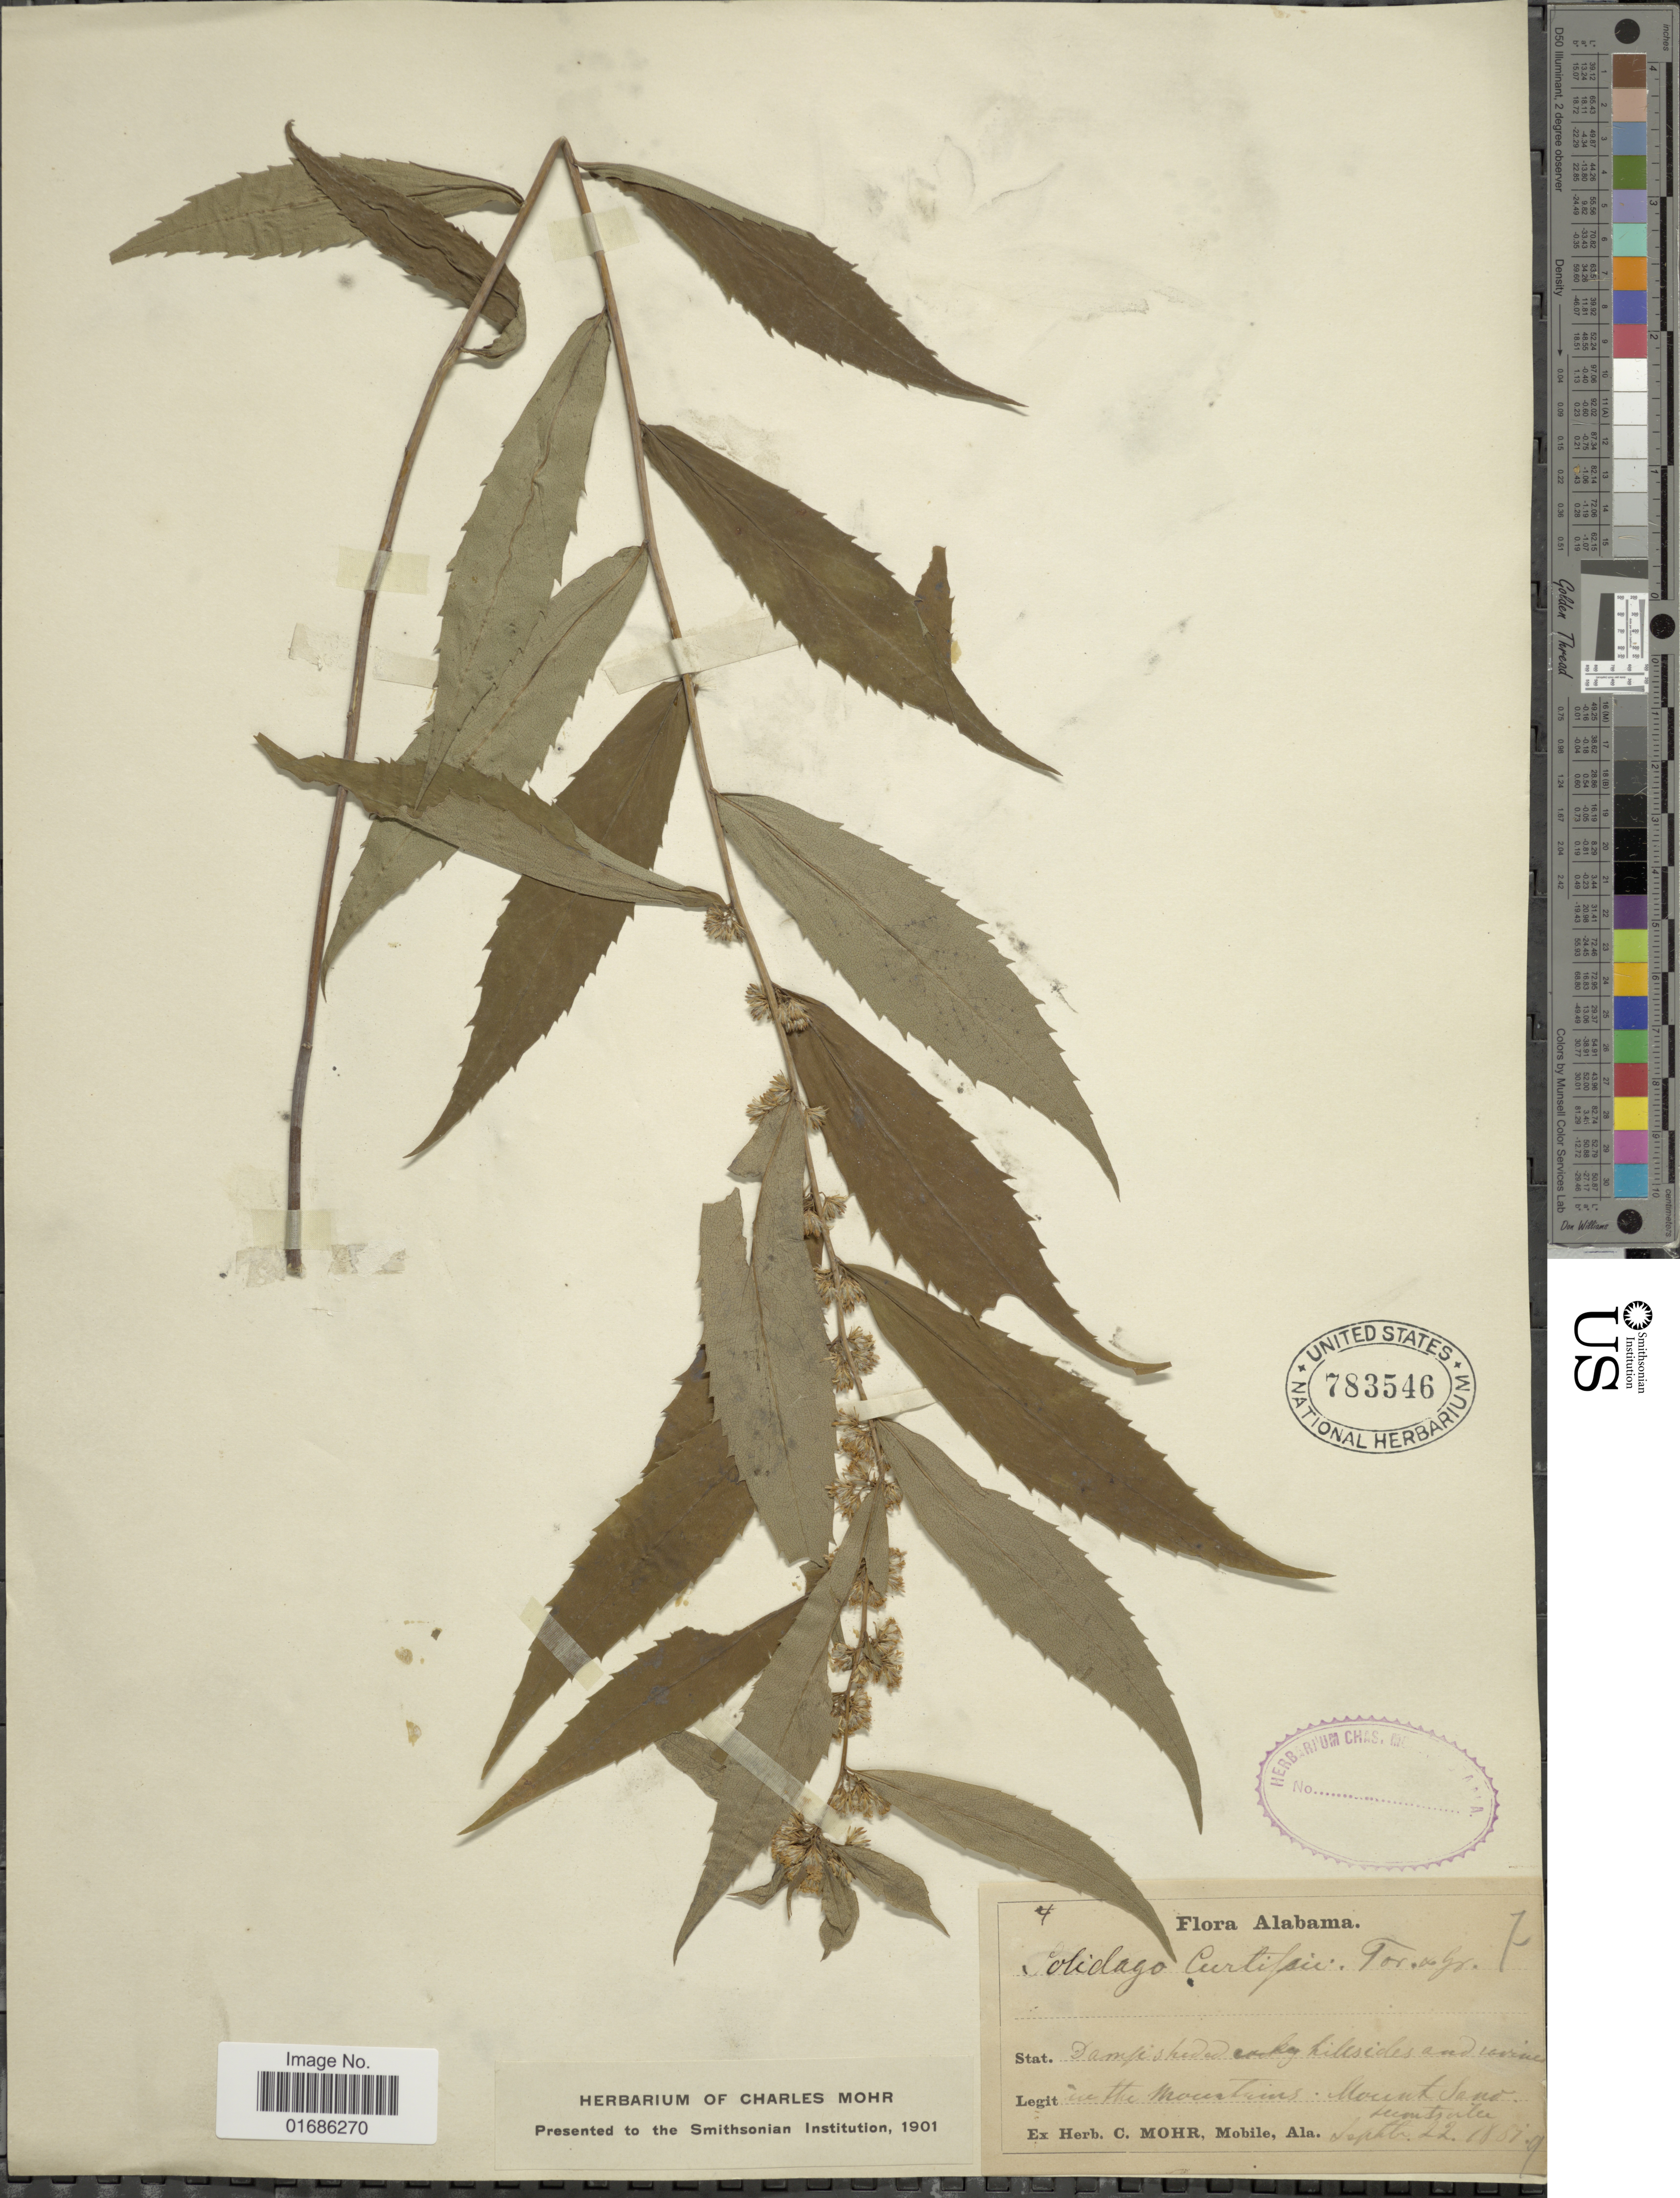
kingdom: Plantae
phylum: Tracheophyta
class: Magnoliopsida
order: Asterales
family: Asteraceae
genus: Solidago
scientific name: Solidago curtisii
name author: Torr. & A. Gray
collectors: ex herb. C. Mohr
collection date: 1887-09-22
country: United States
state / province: Alabama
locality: In the mountains Mount Sano Huntsville.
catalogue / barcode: US 783546